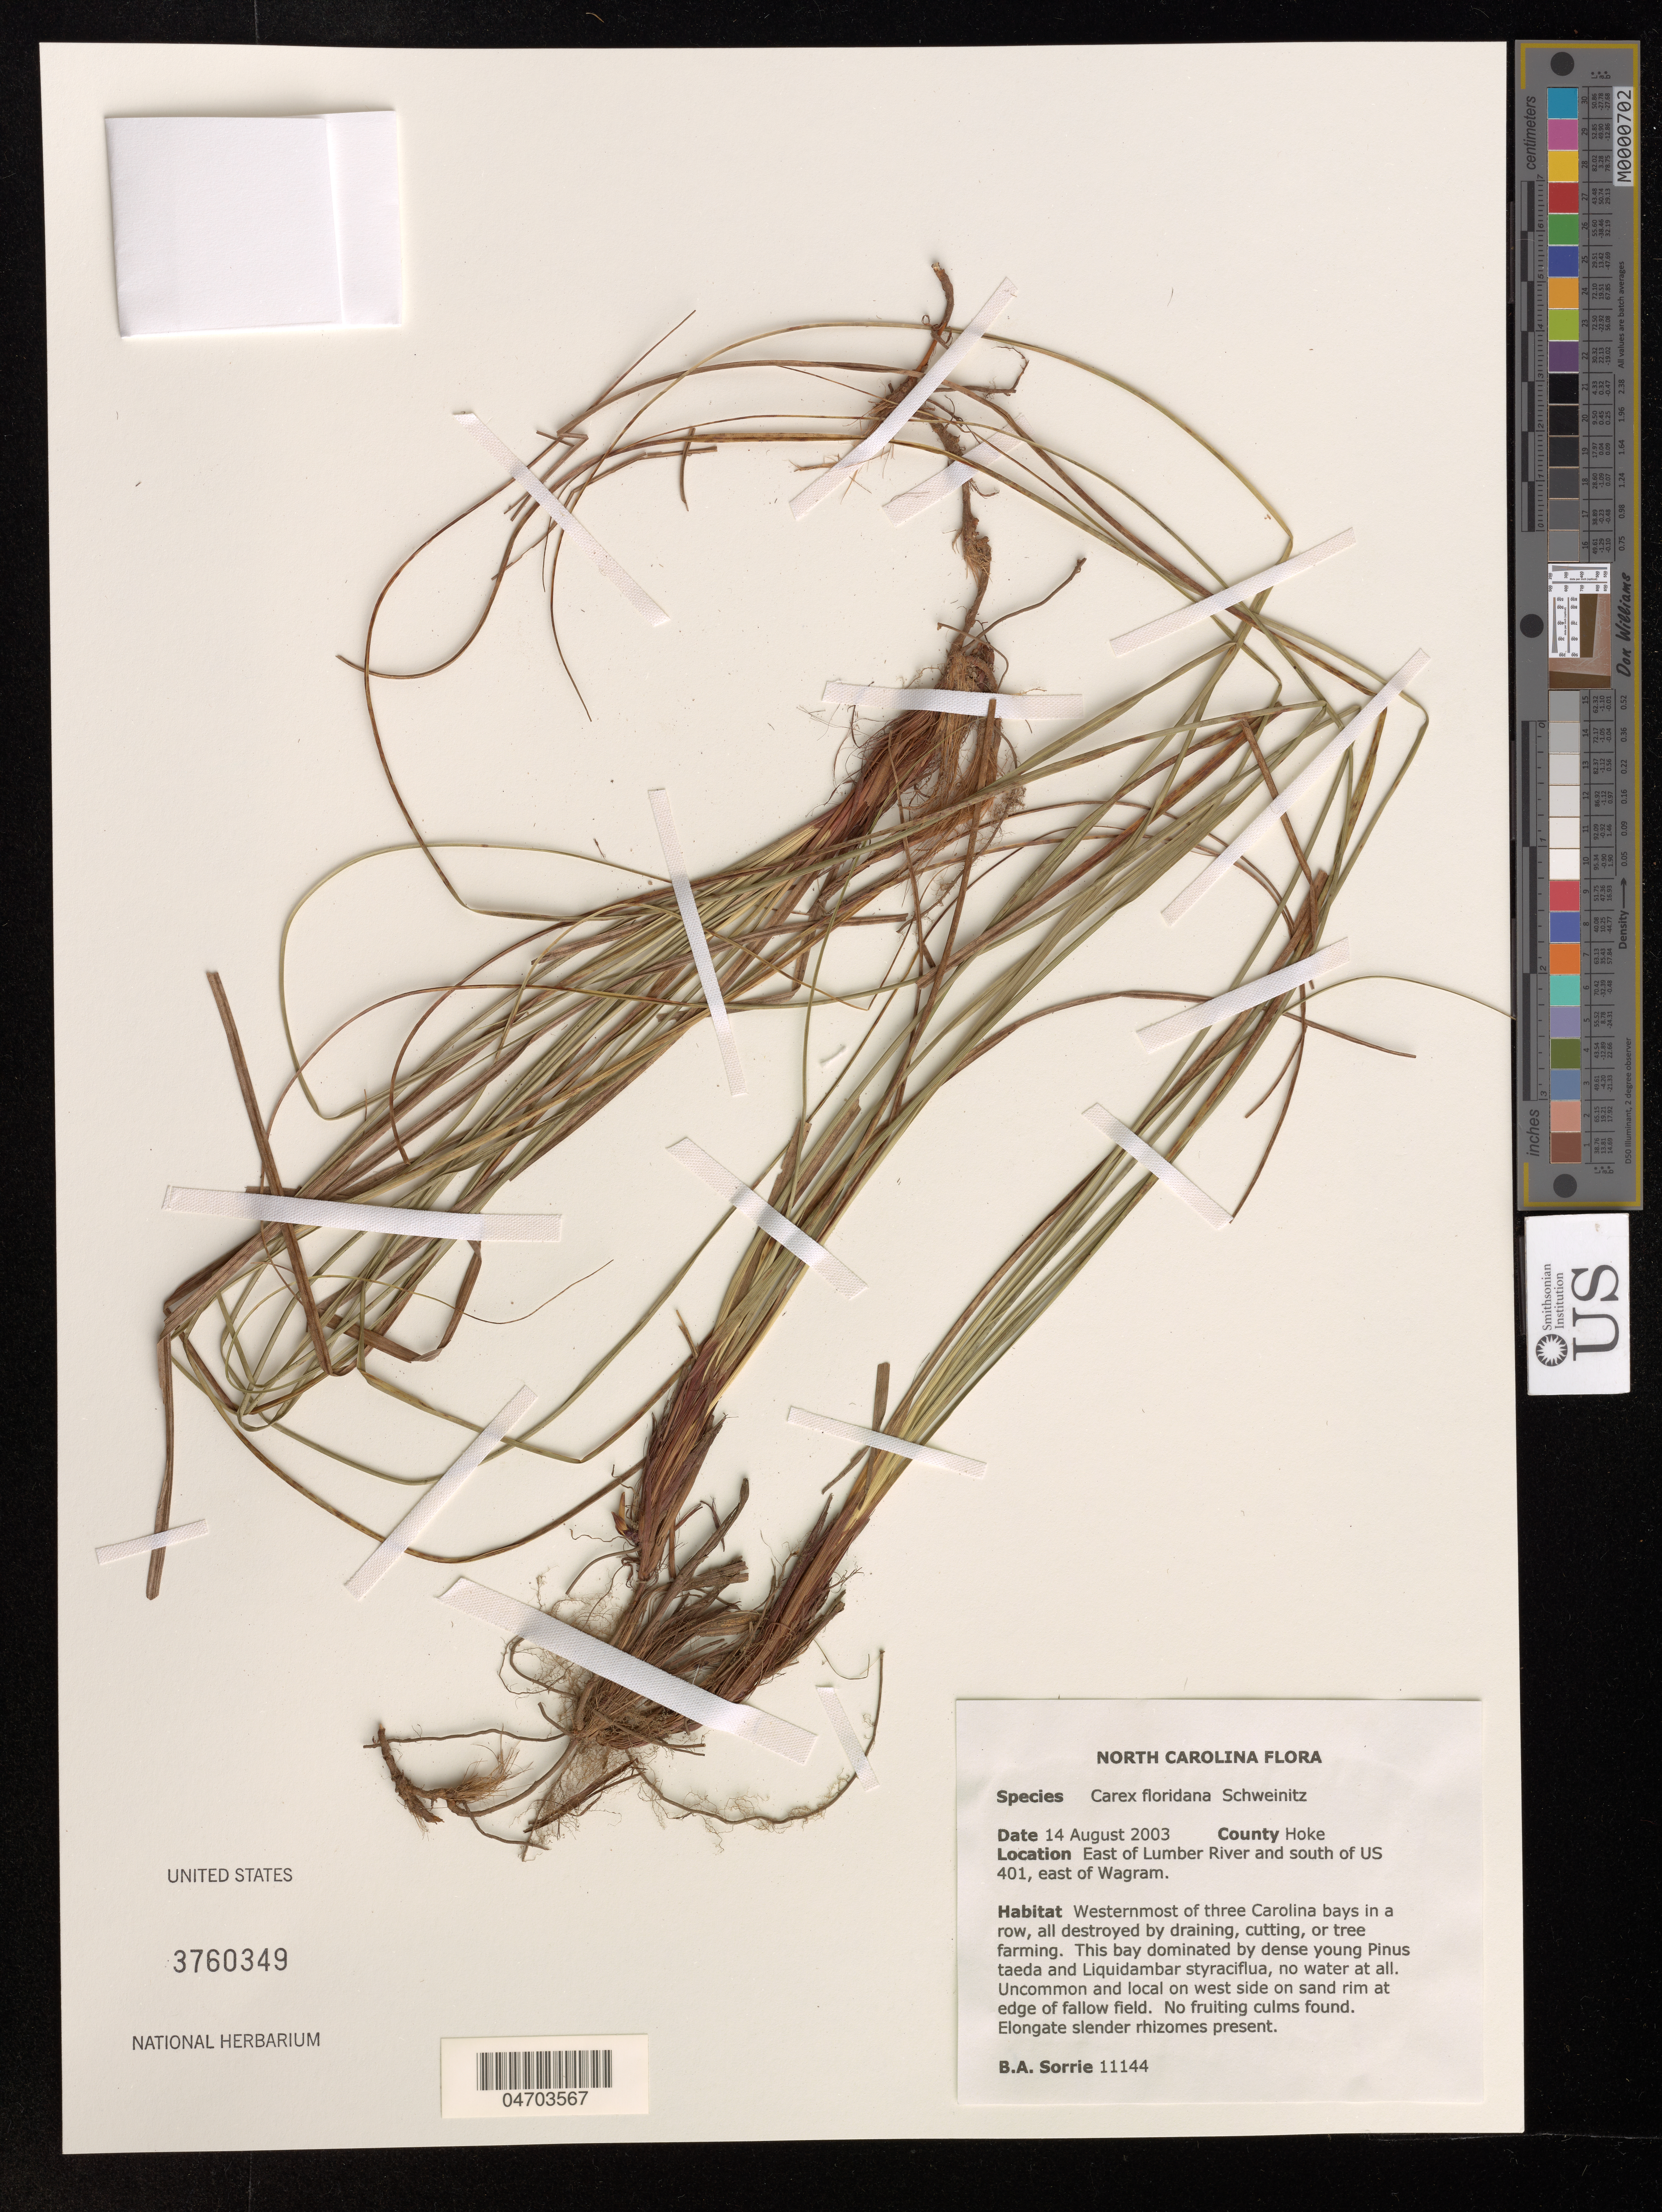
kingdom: Plantae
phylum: Tracheophyta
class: Liliopsida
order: Poales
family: Cyperaceae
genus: Carex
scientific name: Carex floridana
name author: Schwein.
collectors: B. Sorrie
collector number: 11144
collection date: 2003-08-14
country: United States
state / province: North Carolina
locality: East of Lumber River and south of US 401, east of Wagram.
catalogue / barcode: US 3760349